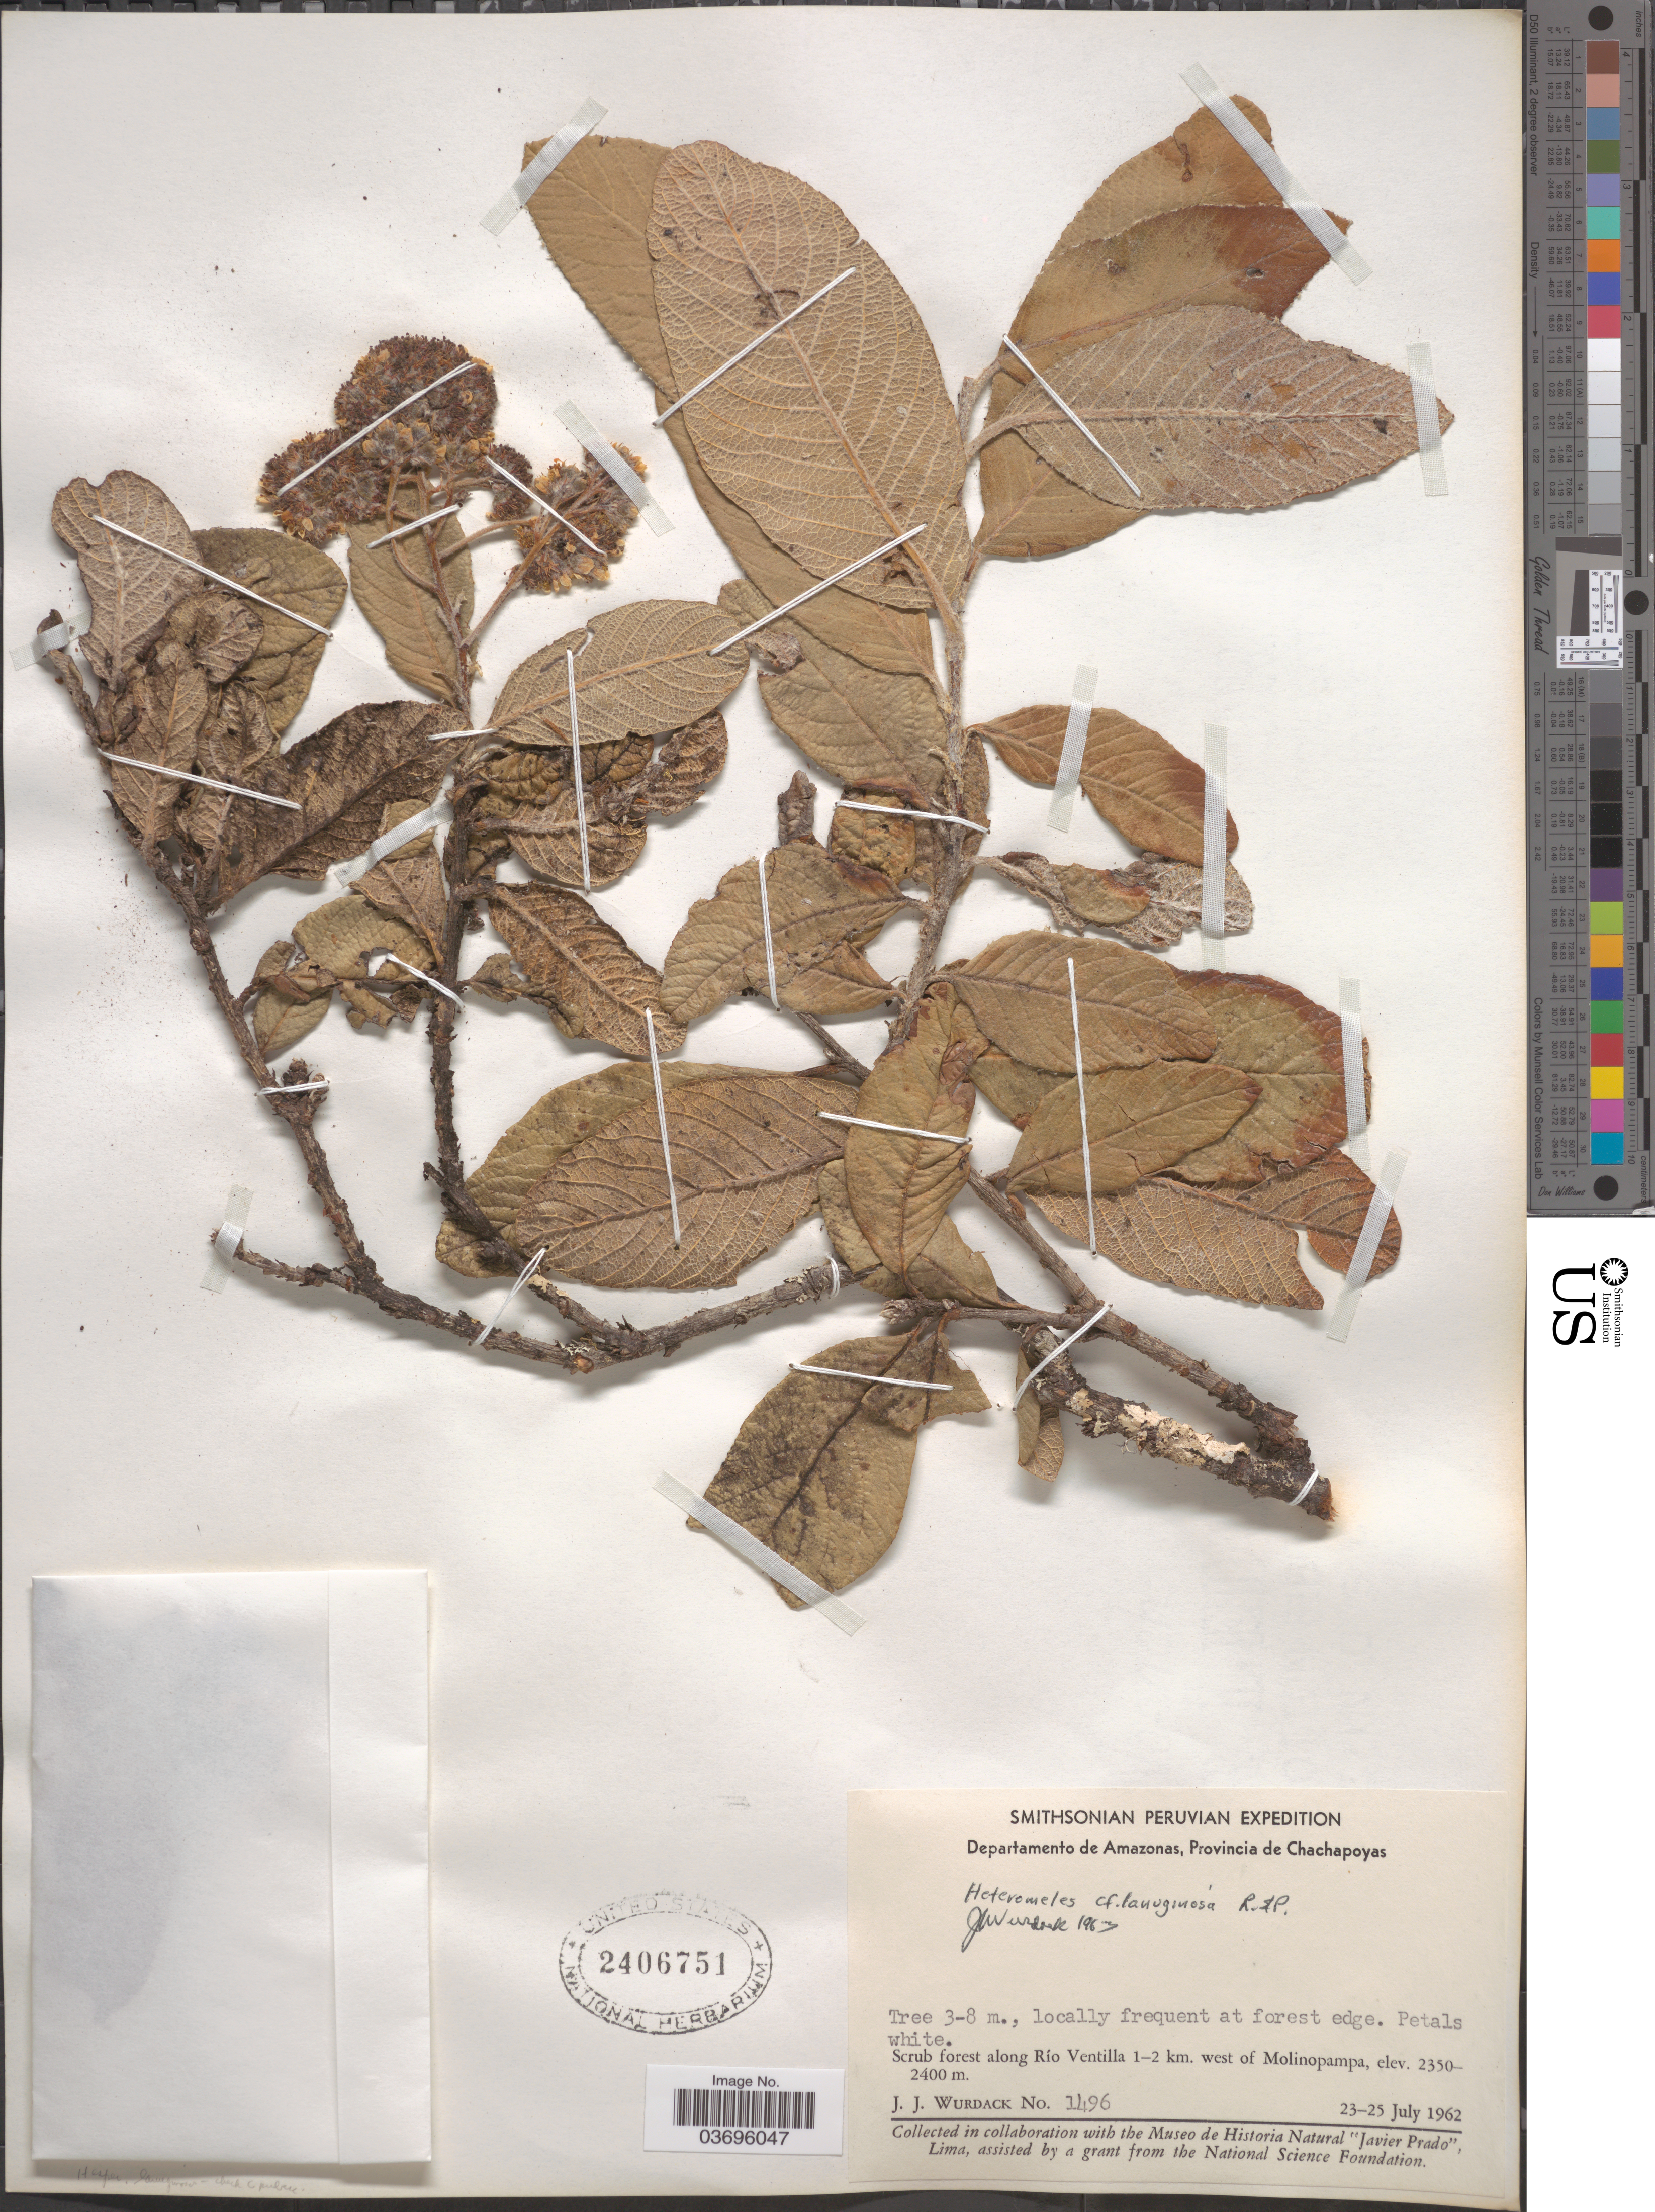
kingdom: Plantae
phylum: Tracheophyta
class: Magnoliopsida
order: Rosales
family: Rosaceae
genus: Hesperomeles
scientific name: Hesperomeles ferruginea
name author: (Juss. ex Pers.) Benth.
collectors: J. J. Wurdack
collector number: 1496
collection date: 1962-07-23/1962-07-25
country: Peru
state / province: Amazonas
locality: Departamento de Amazonas, Provincia de Chachapoyas. Along Río Ventilla 1-2 km. west of Molinopampa.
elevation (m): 2350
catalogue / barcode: US 2406751